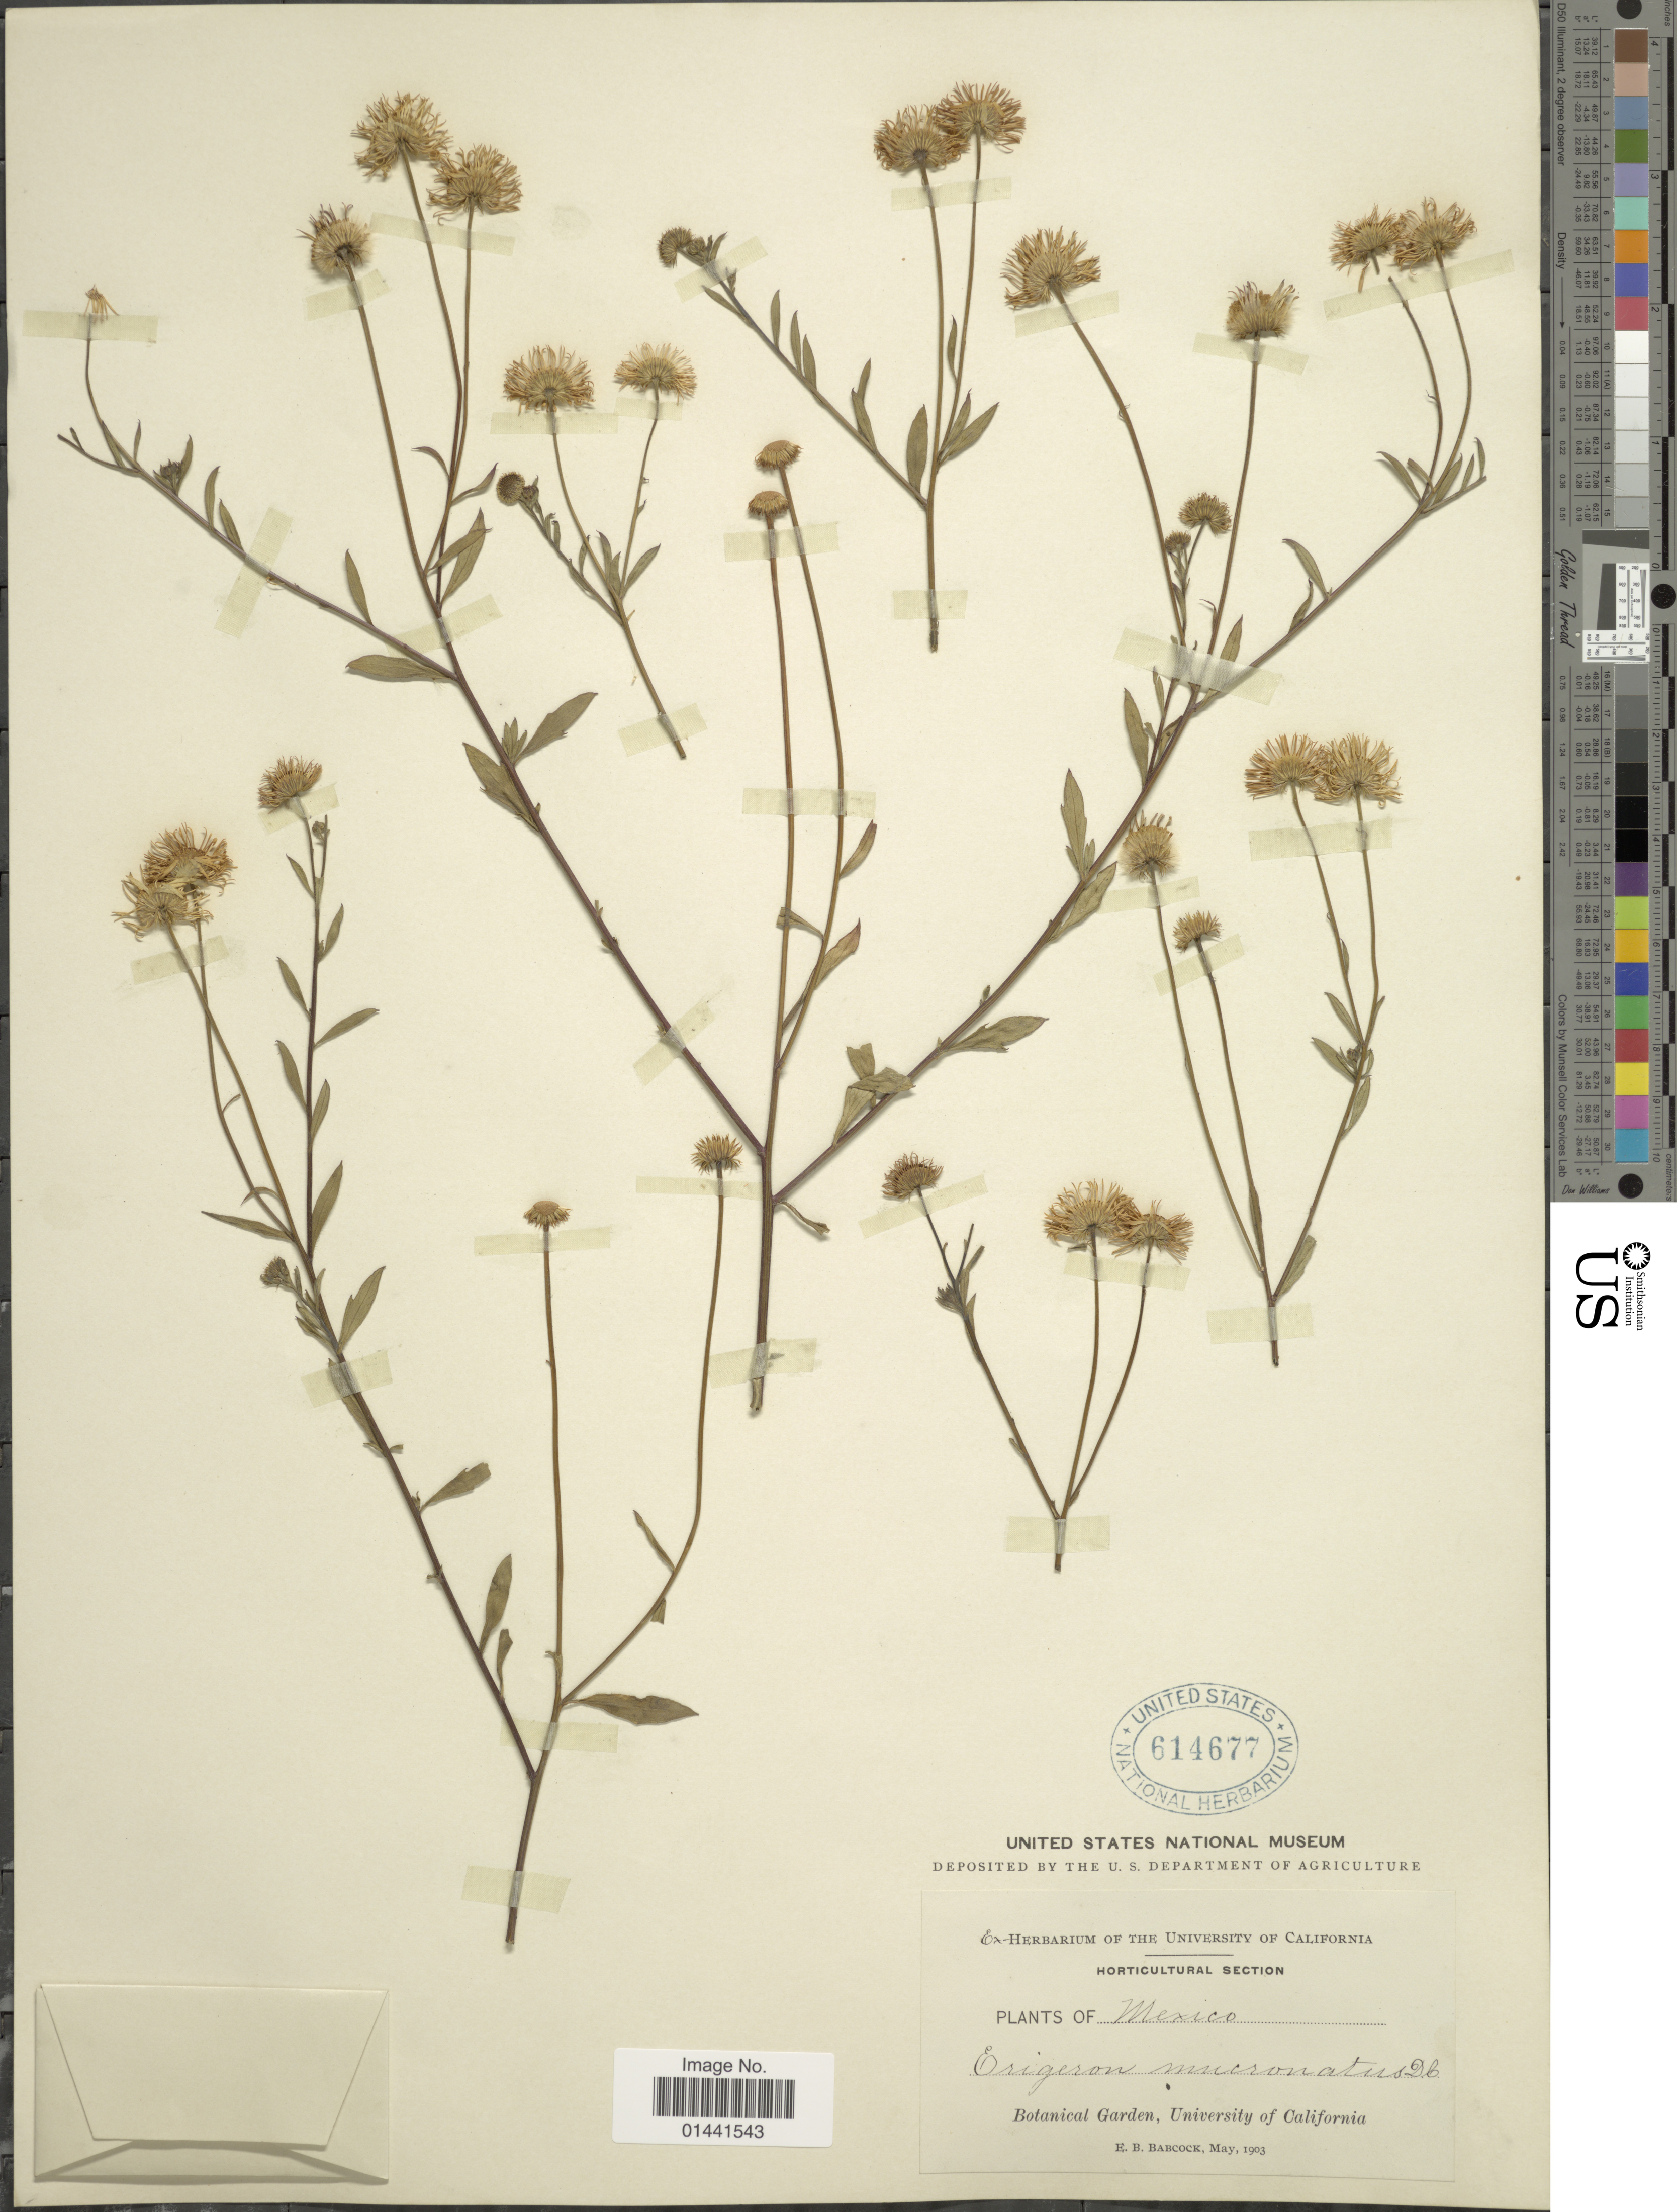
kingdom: Plantae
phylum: Tracheophyta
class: Magnoliopsida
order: Asterales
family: Asteraceae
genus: Erigeron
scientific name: Erigeron karvinskianus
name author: DC.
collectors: E. B. Babcock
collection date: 1903-05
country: United States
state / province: California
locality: Botanical Garden, University of California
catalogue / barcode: US 614677